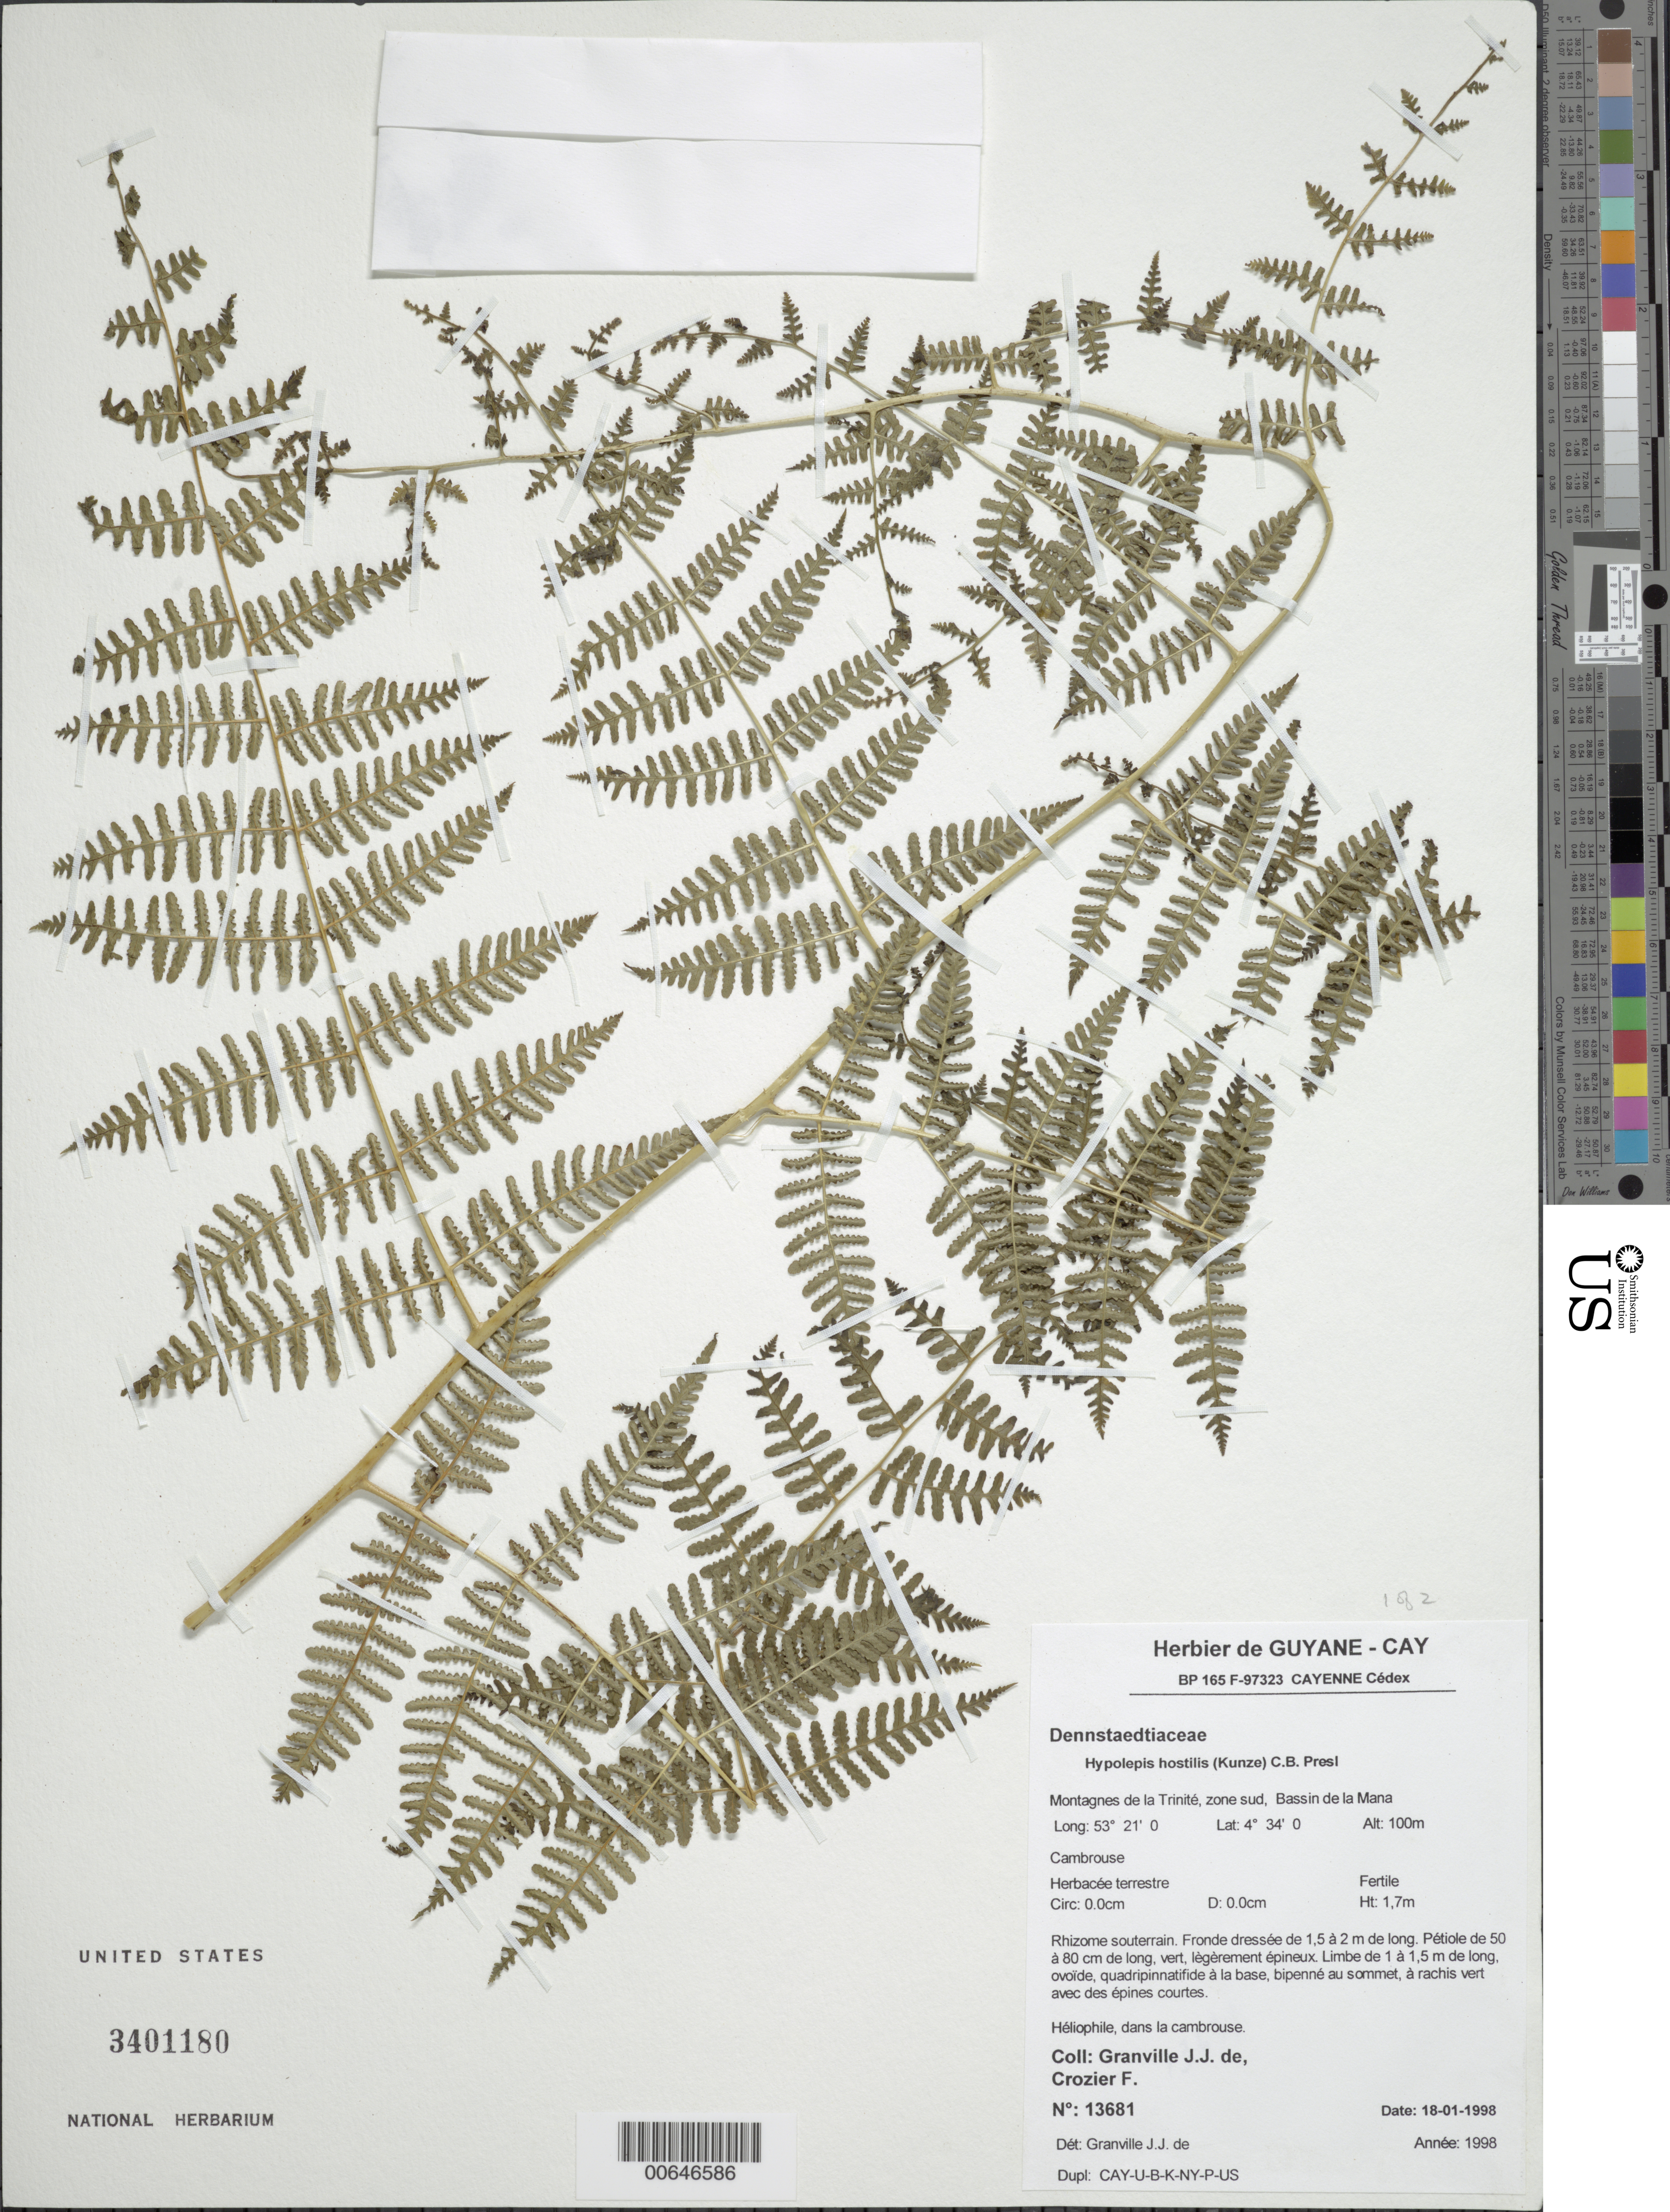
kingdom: Plantae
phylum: Tracheophyta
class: Polypodiopsida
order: Polypodiales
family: Dennstaedtiaceae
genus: Hypolepis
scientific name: Hypolepis hostilis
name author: (Kunze) C. Presl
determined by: Granville, J. J. de, (CAY), Institut de Recherche pour le Developpement (IRD) (FRENCH GUIANA)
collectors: J.-J. de Granville & F. Crozier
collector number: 13681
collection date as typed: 18-Jan-98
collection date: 1998-01-18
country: French Guiana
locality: Montagnes de la Trinité, zone sud, Bassin de la Mana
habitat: Cambrouse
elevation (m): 100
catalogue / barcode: US 3401180